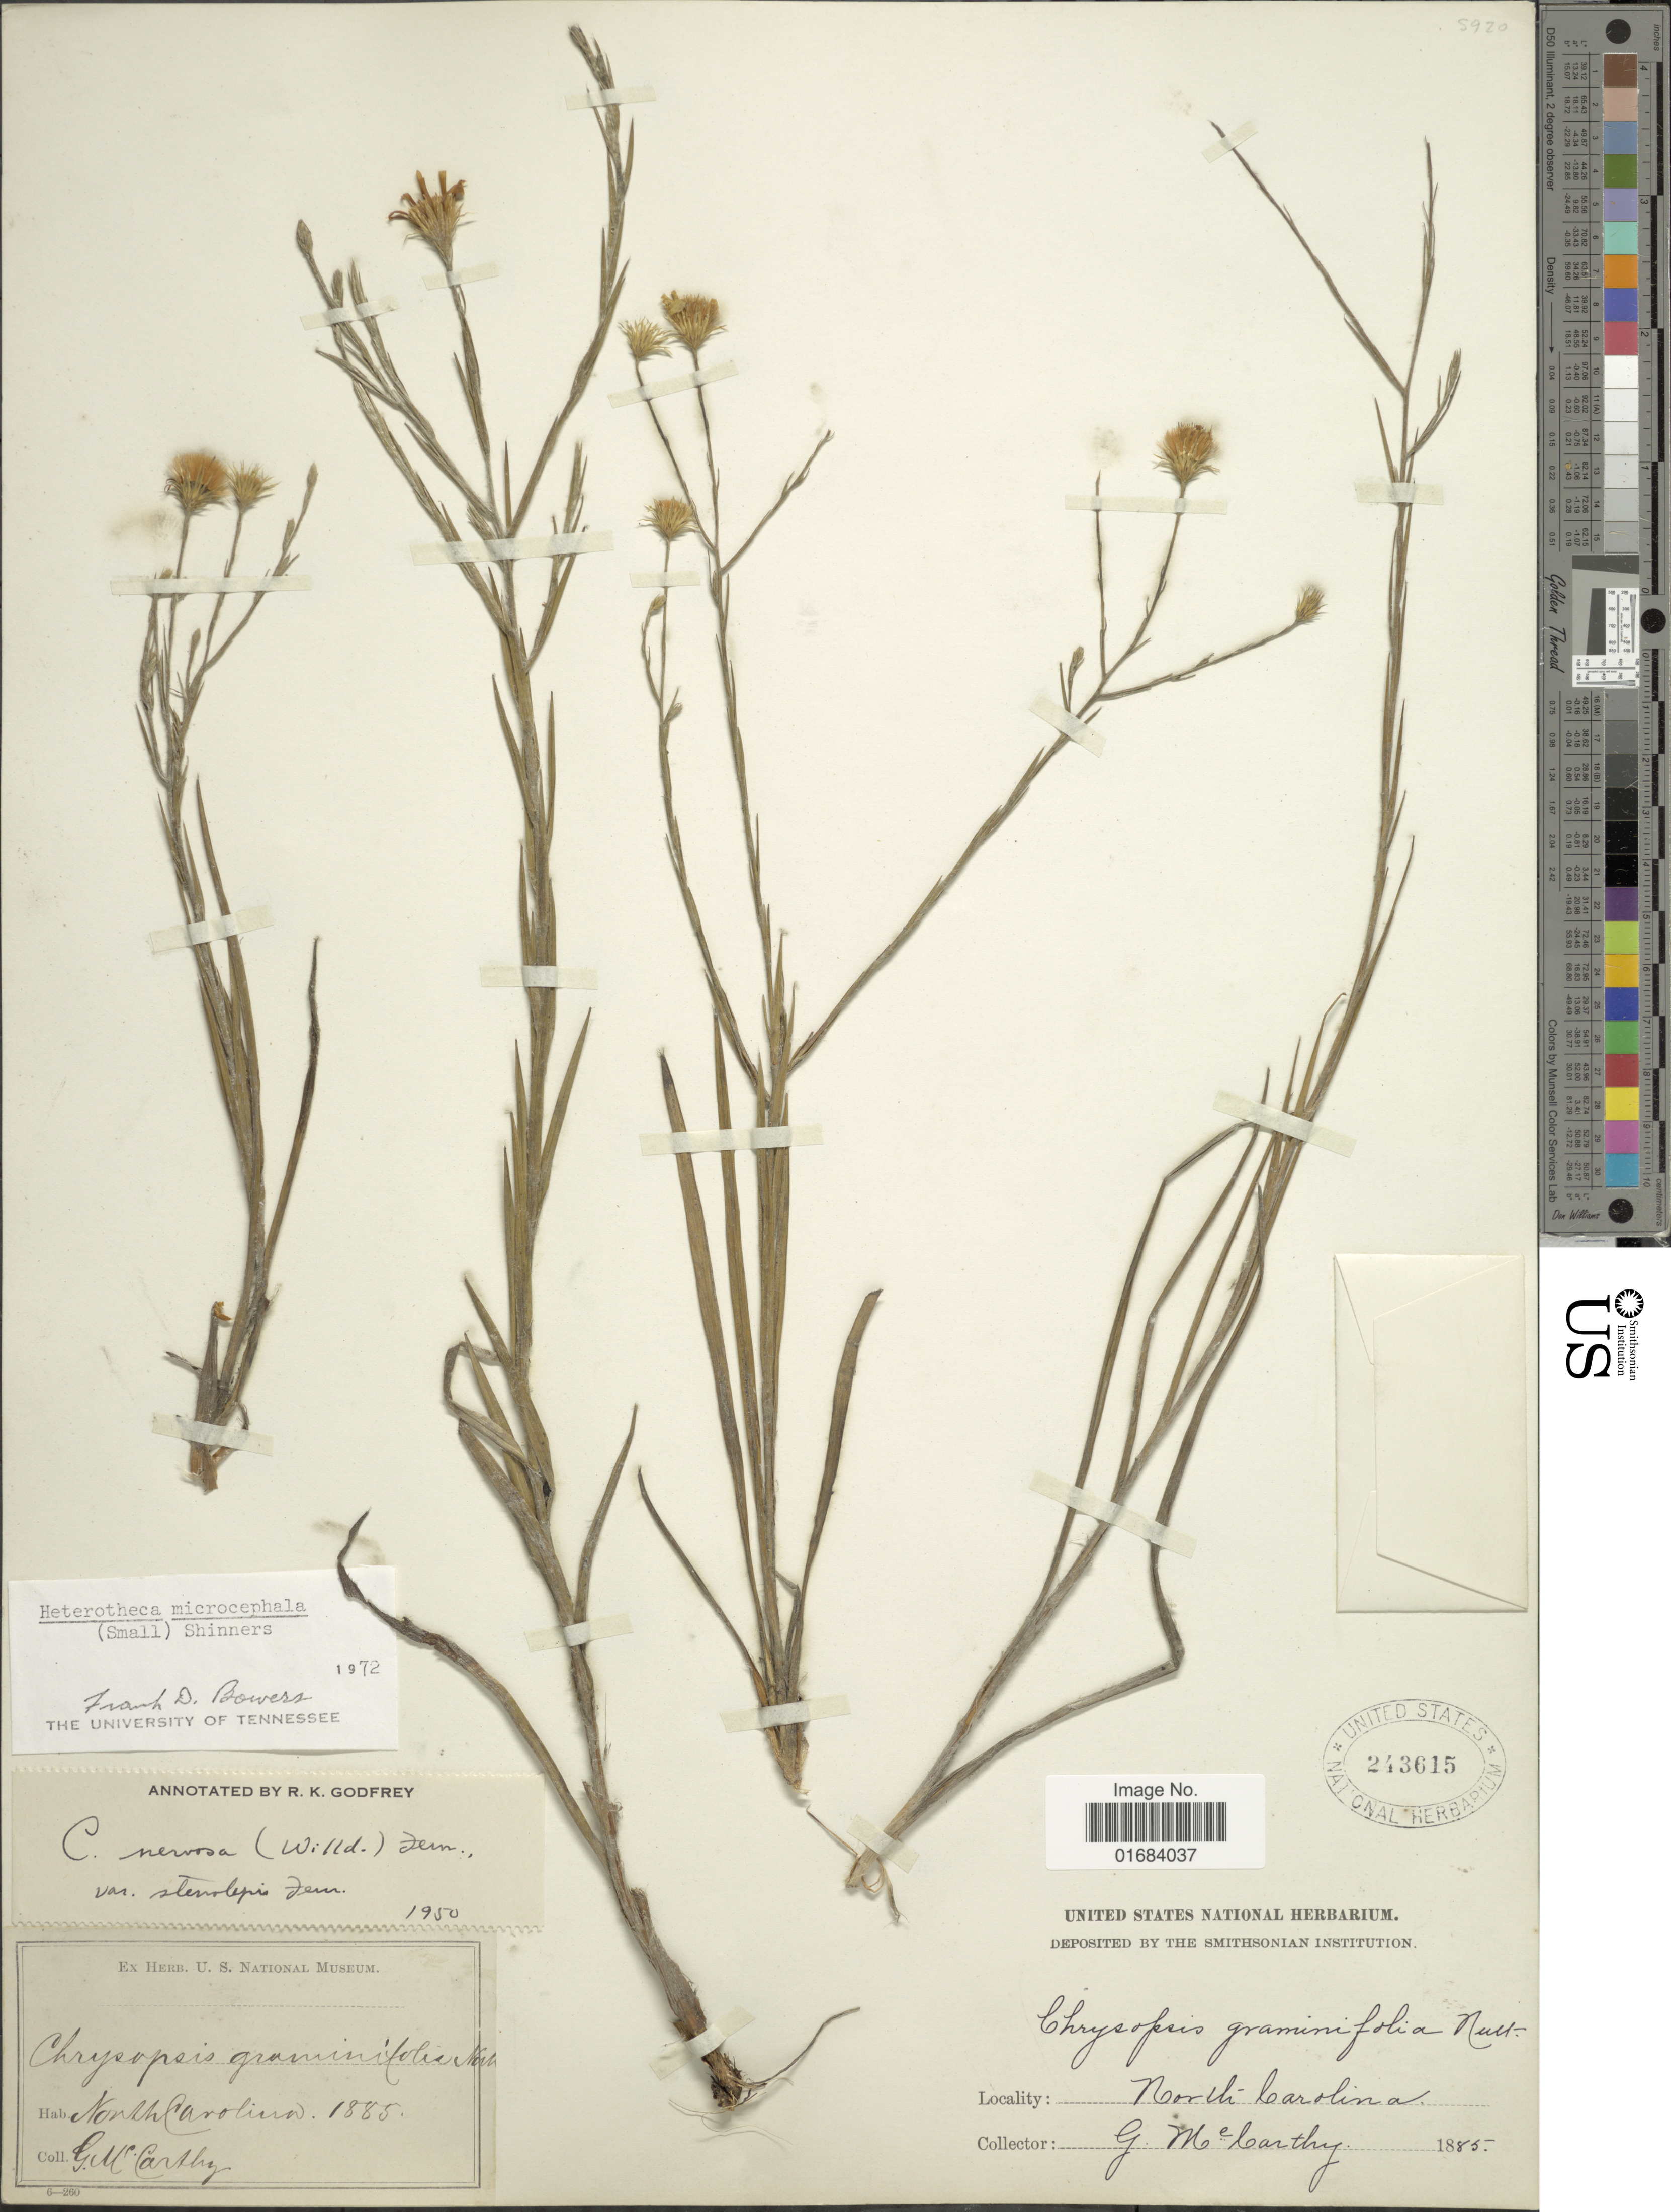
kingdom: Plantae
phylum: Tracheophyta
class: Magnoliopsida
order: Asterales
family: Asteraceae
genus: Pityopsis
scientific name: Pityopsis microcephala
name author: Small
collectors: G. McCarthy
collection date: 1885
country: United States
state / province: North Carolina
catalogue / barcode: US 243615